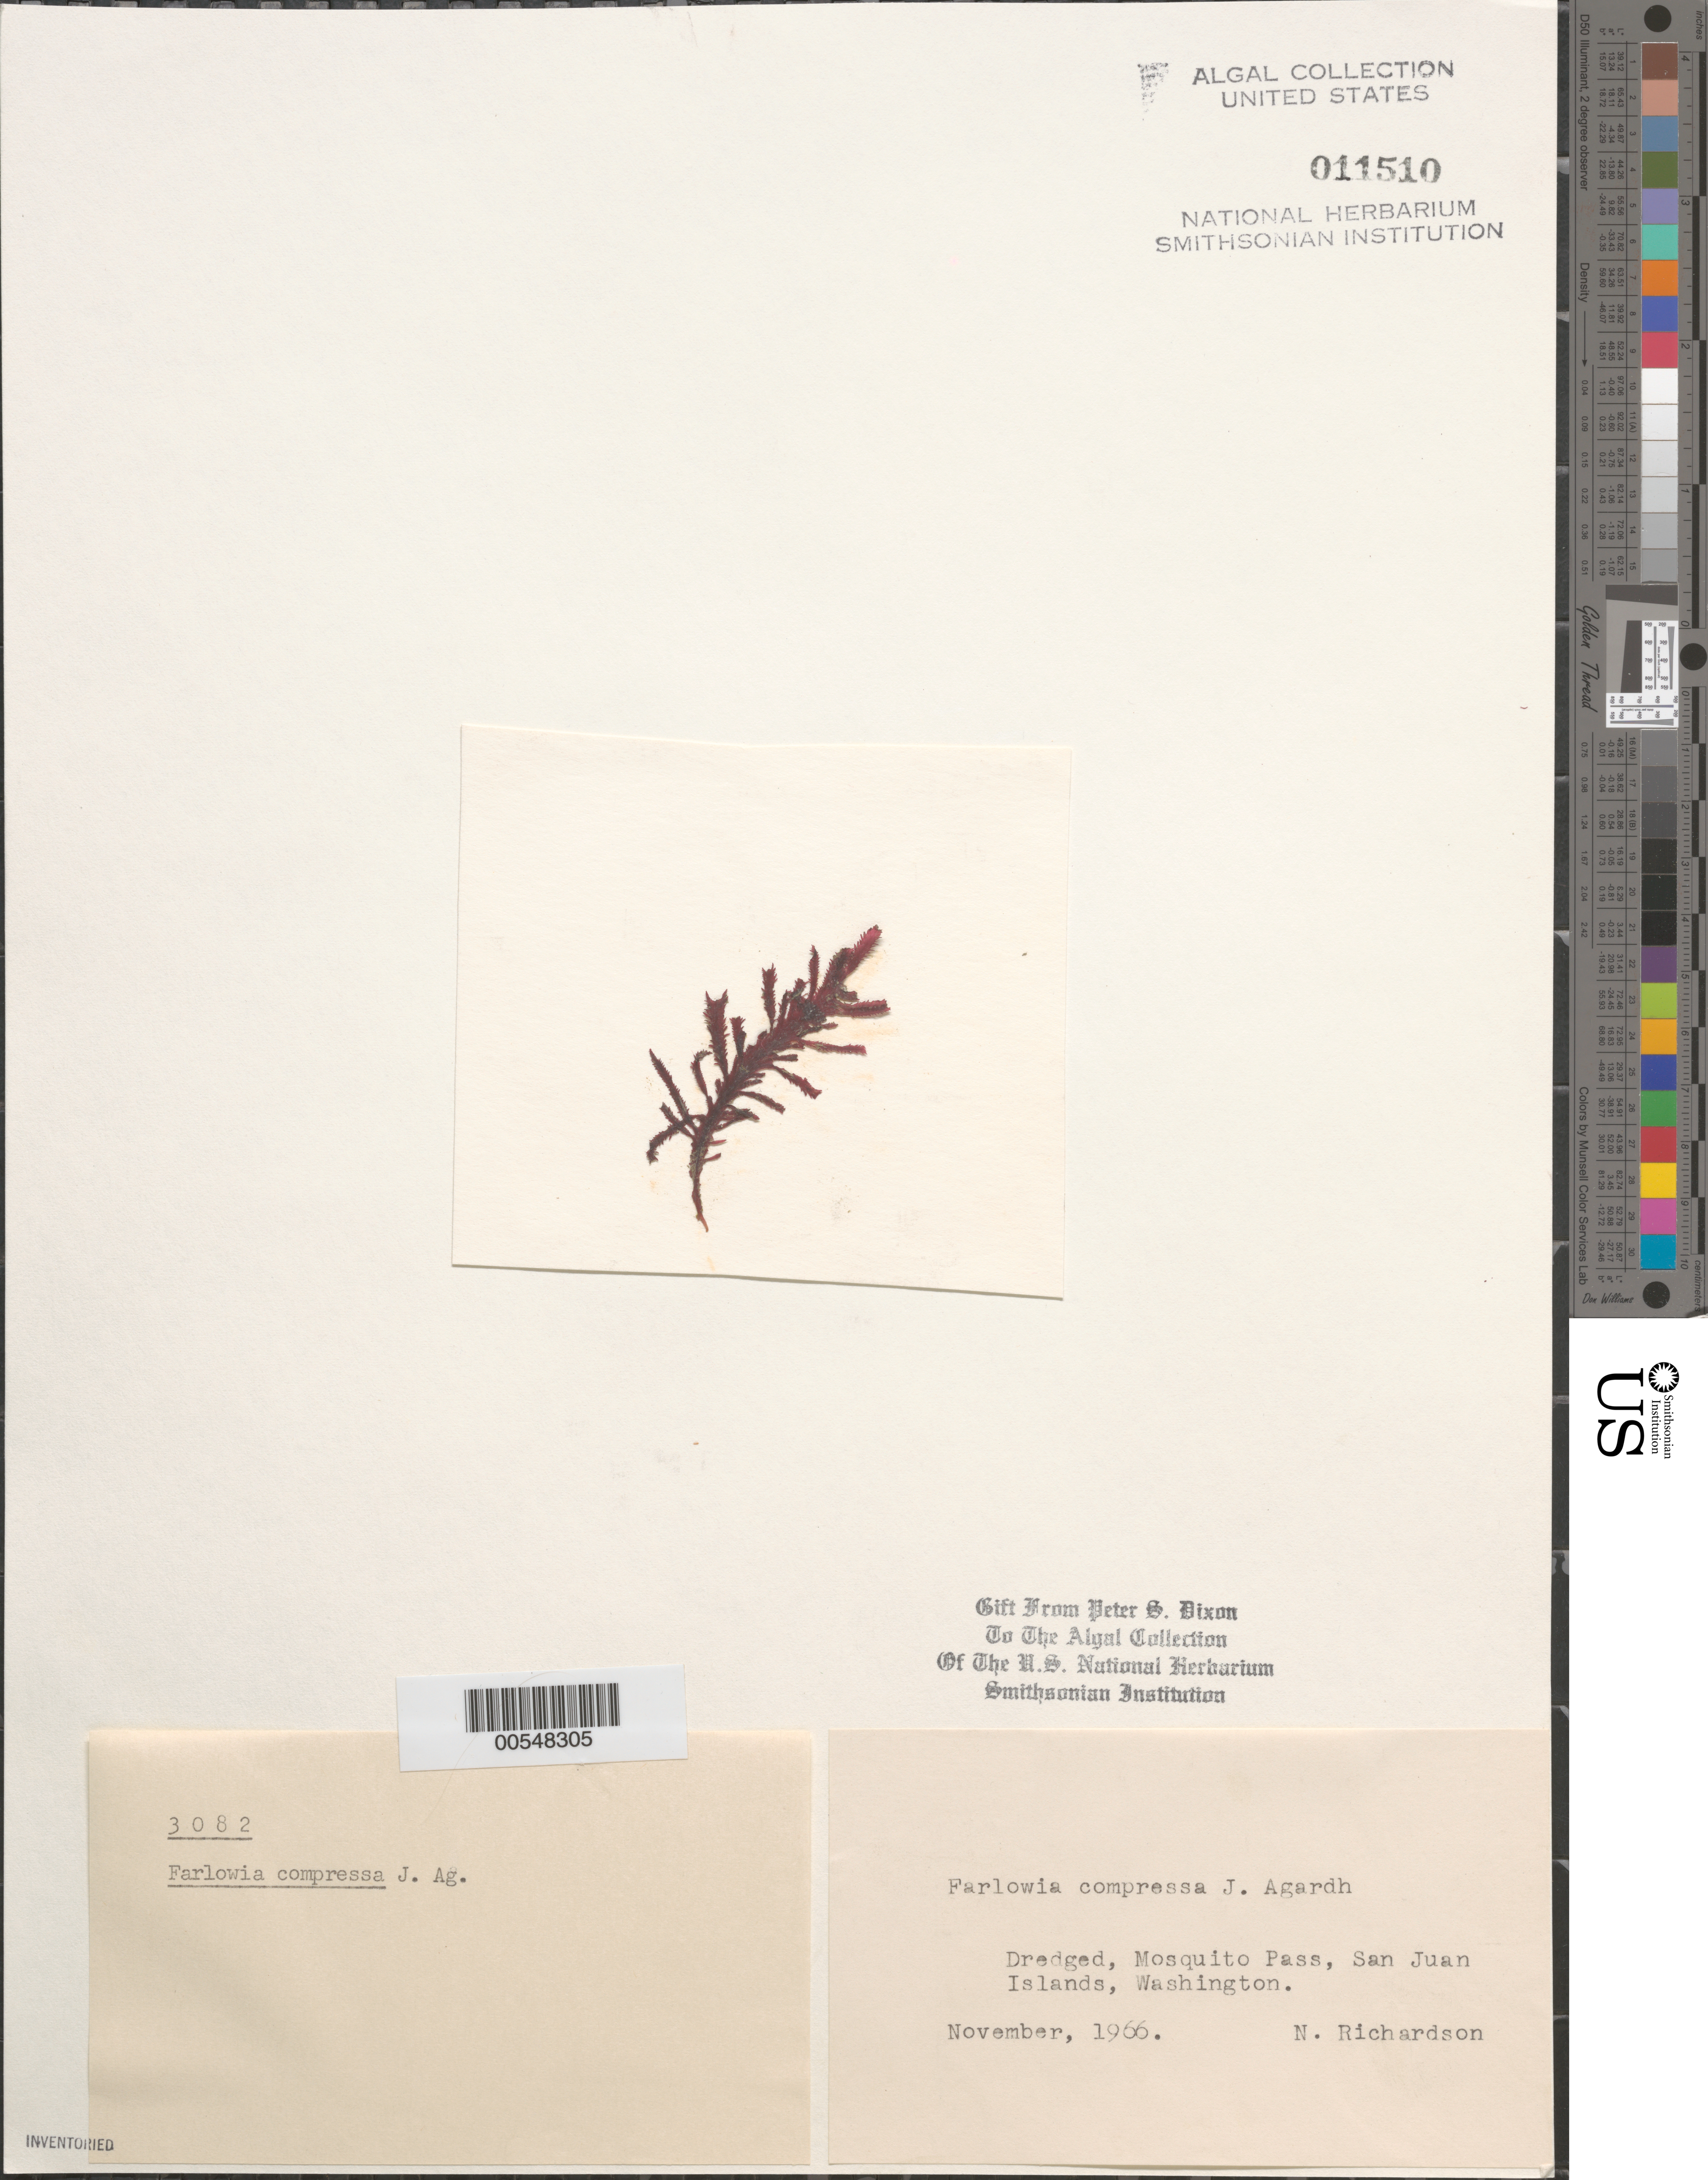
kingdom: Plantae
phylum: Rhodophyta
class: Florideophyceae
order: Gigartinales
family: Dumontiaceae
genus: Farlowia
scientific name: Farlowia compressa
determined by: Dixon, P. S.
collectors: N. Richardson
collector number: PSD 3082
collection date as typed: Nov 1966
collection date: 1966-11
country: United States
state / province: Washington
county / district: San Juan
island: San Juan Island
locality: Mosquito Pass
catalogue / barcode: US 11510